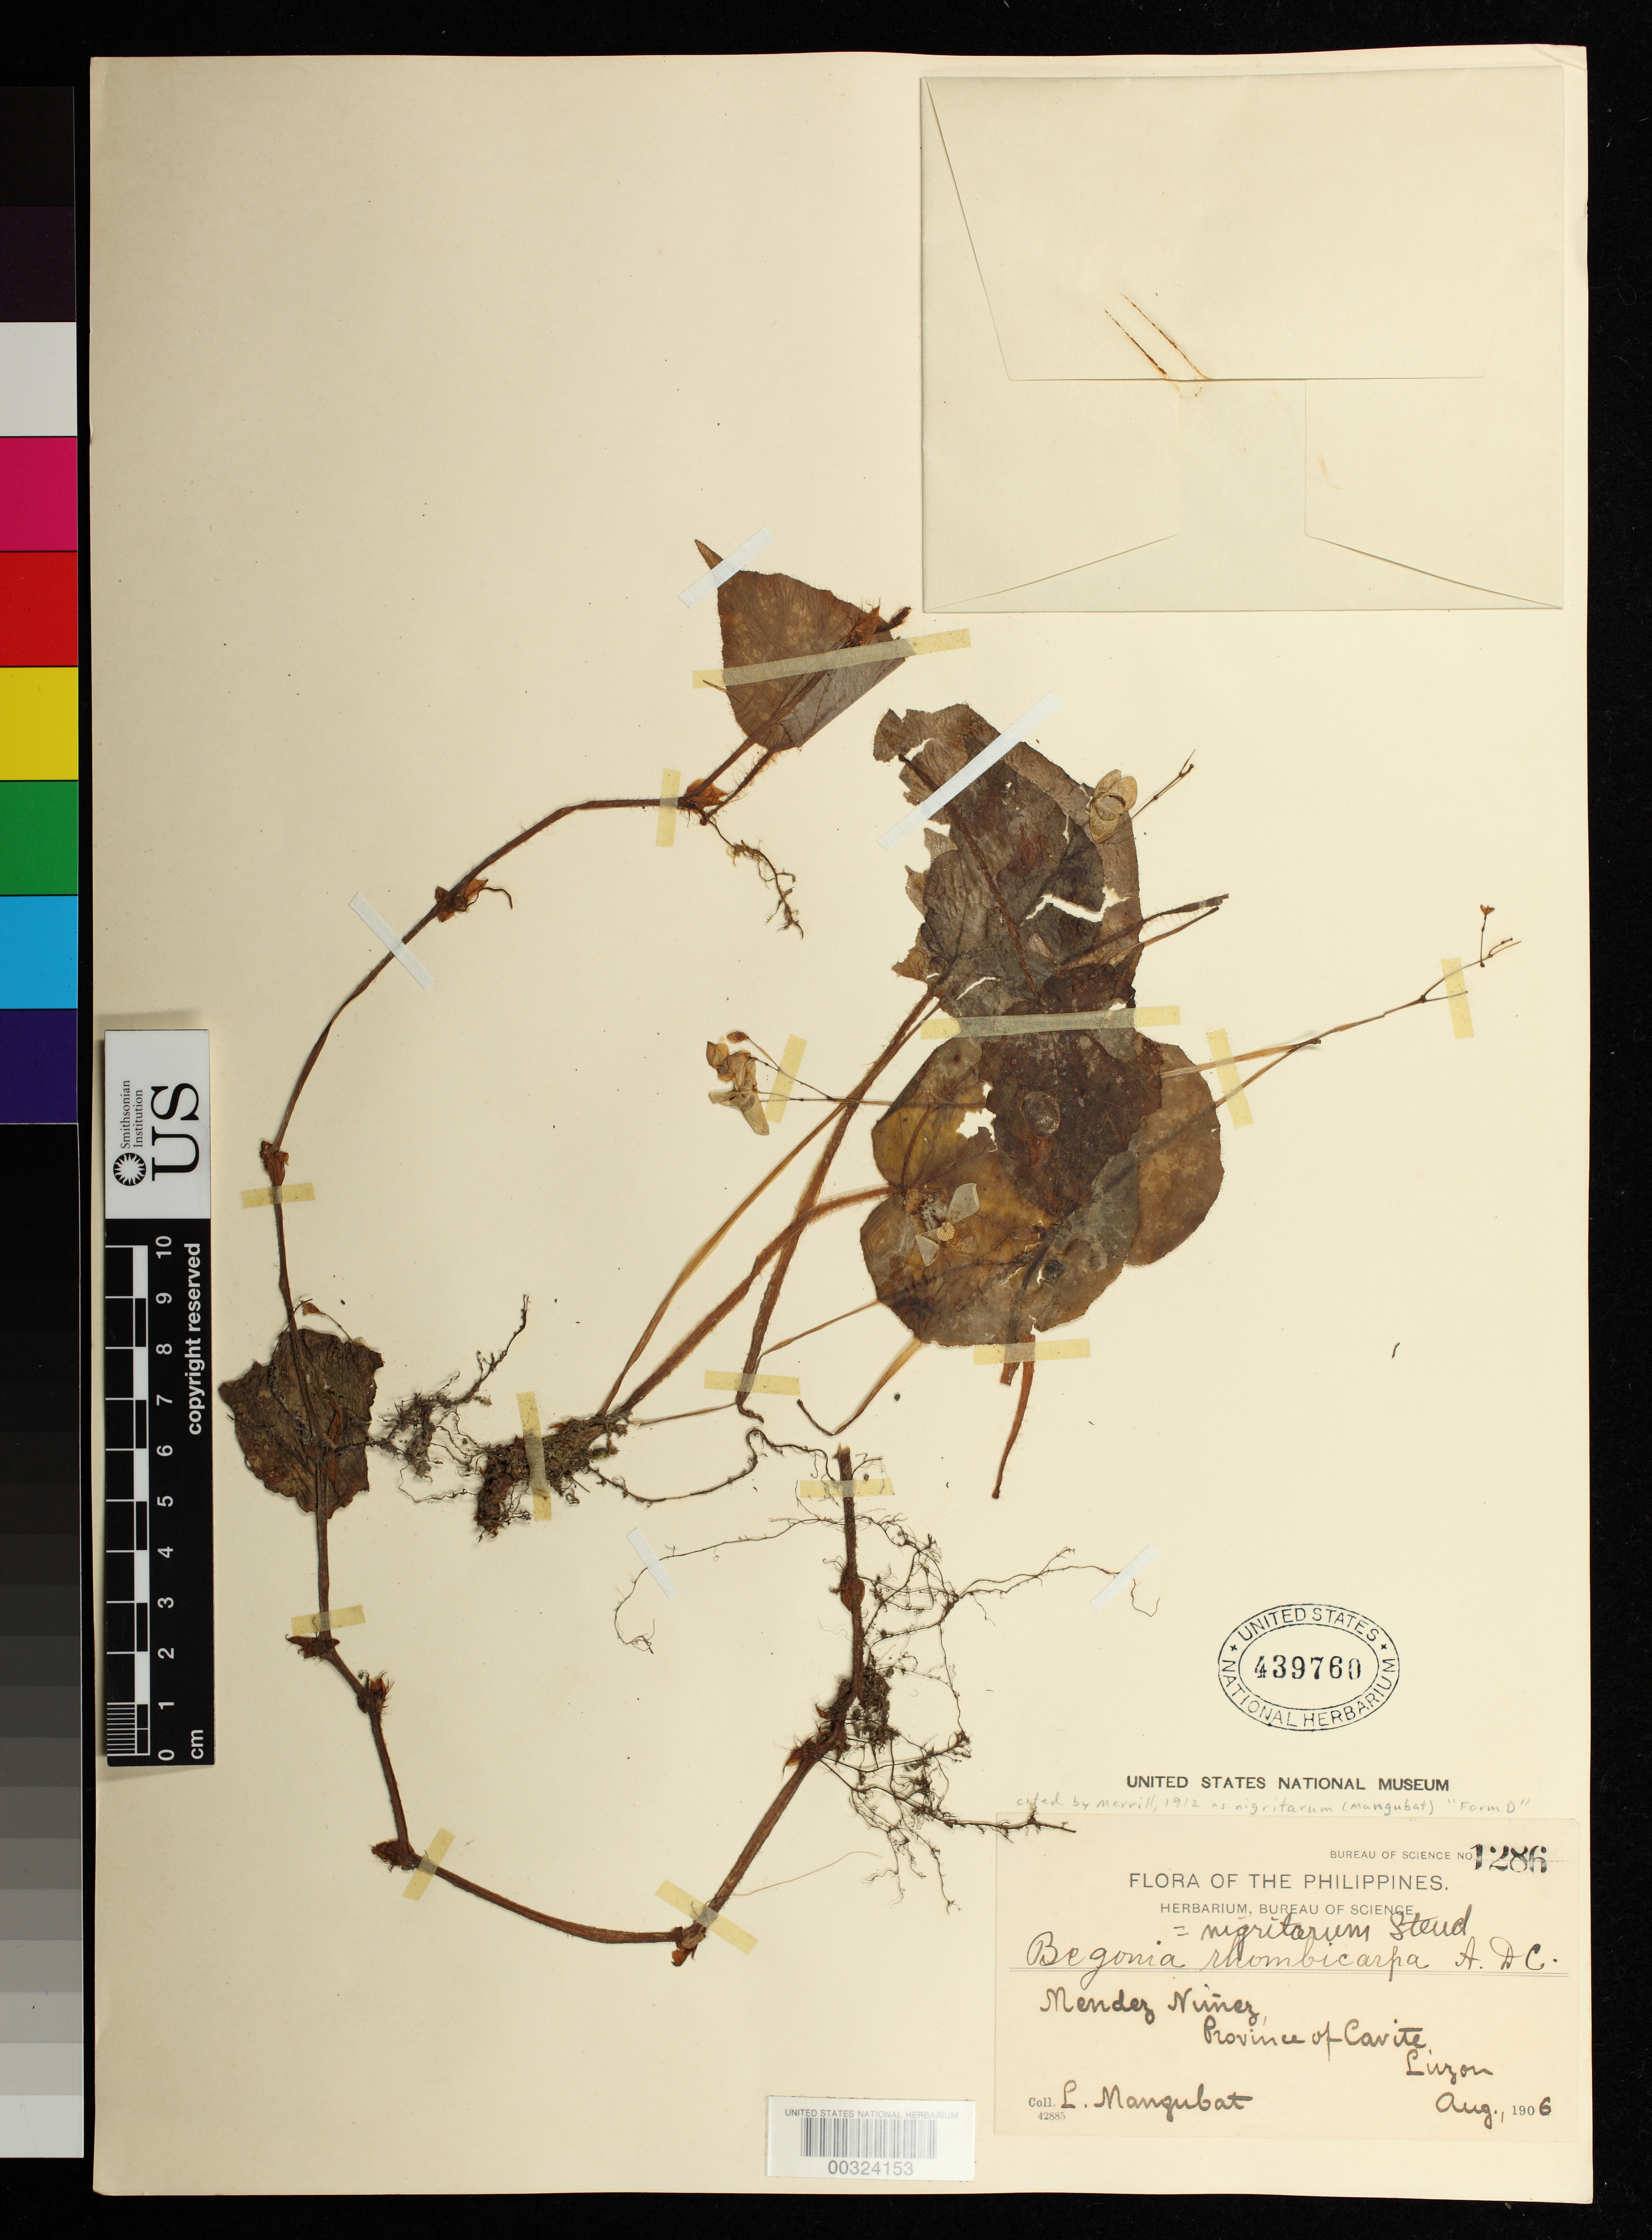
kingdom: Plantae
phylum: Tracheophyta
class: Magnoliopsida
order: Cucurbitales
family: Begoniaceae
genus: Begonia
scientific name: Begonia nigritarum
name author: (Kamel) Steud.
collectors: P. Mangubat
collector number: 1286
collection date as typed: Aug 1906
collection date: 1906-08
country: Philippines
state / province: Calabarzon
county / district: Cavite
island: Luzon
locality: Mendez ninez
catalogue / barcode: US 439760